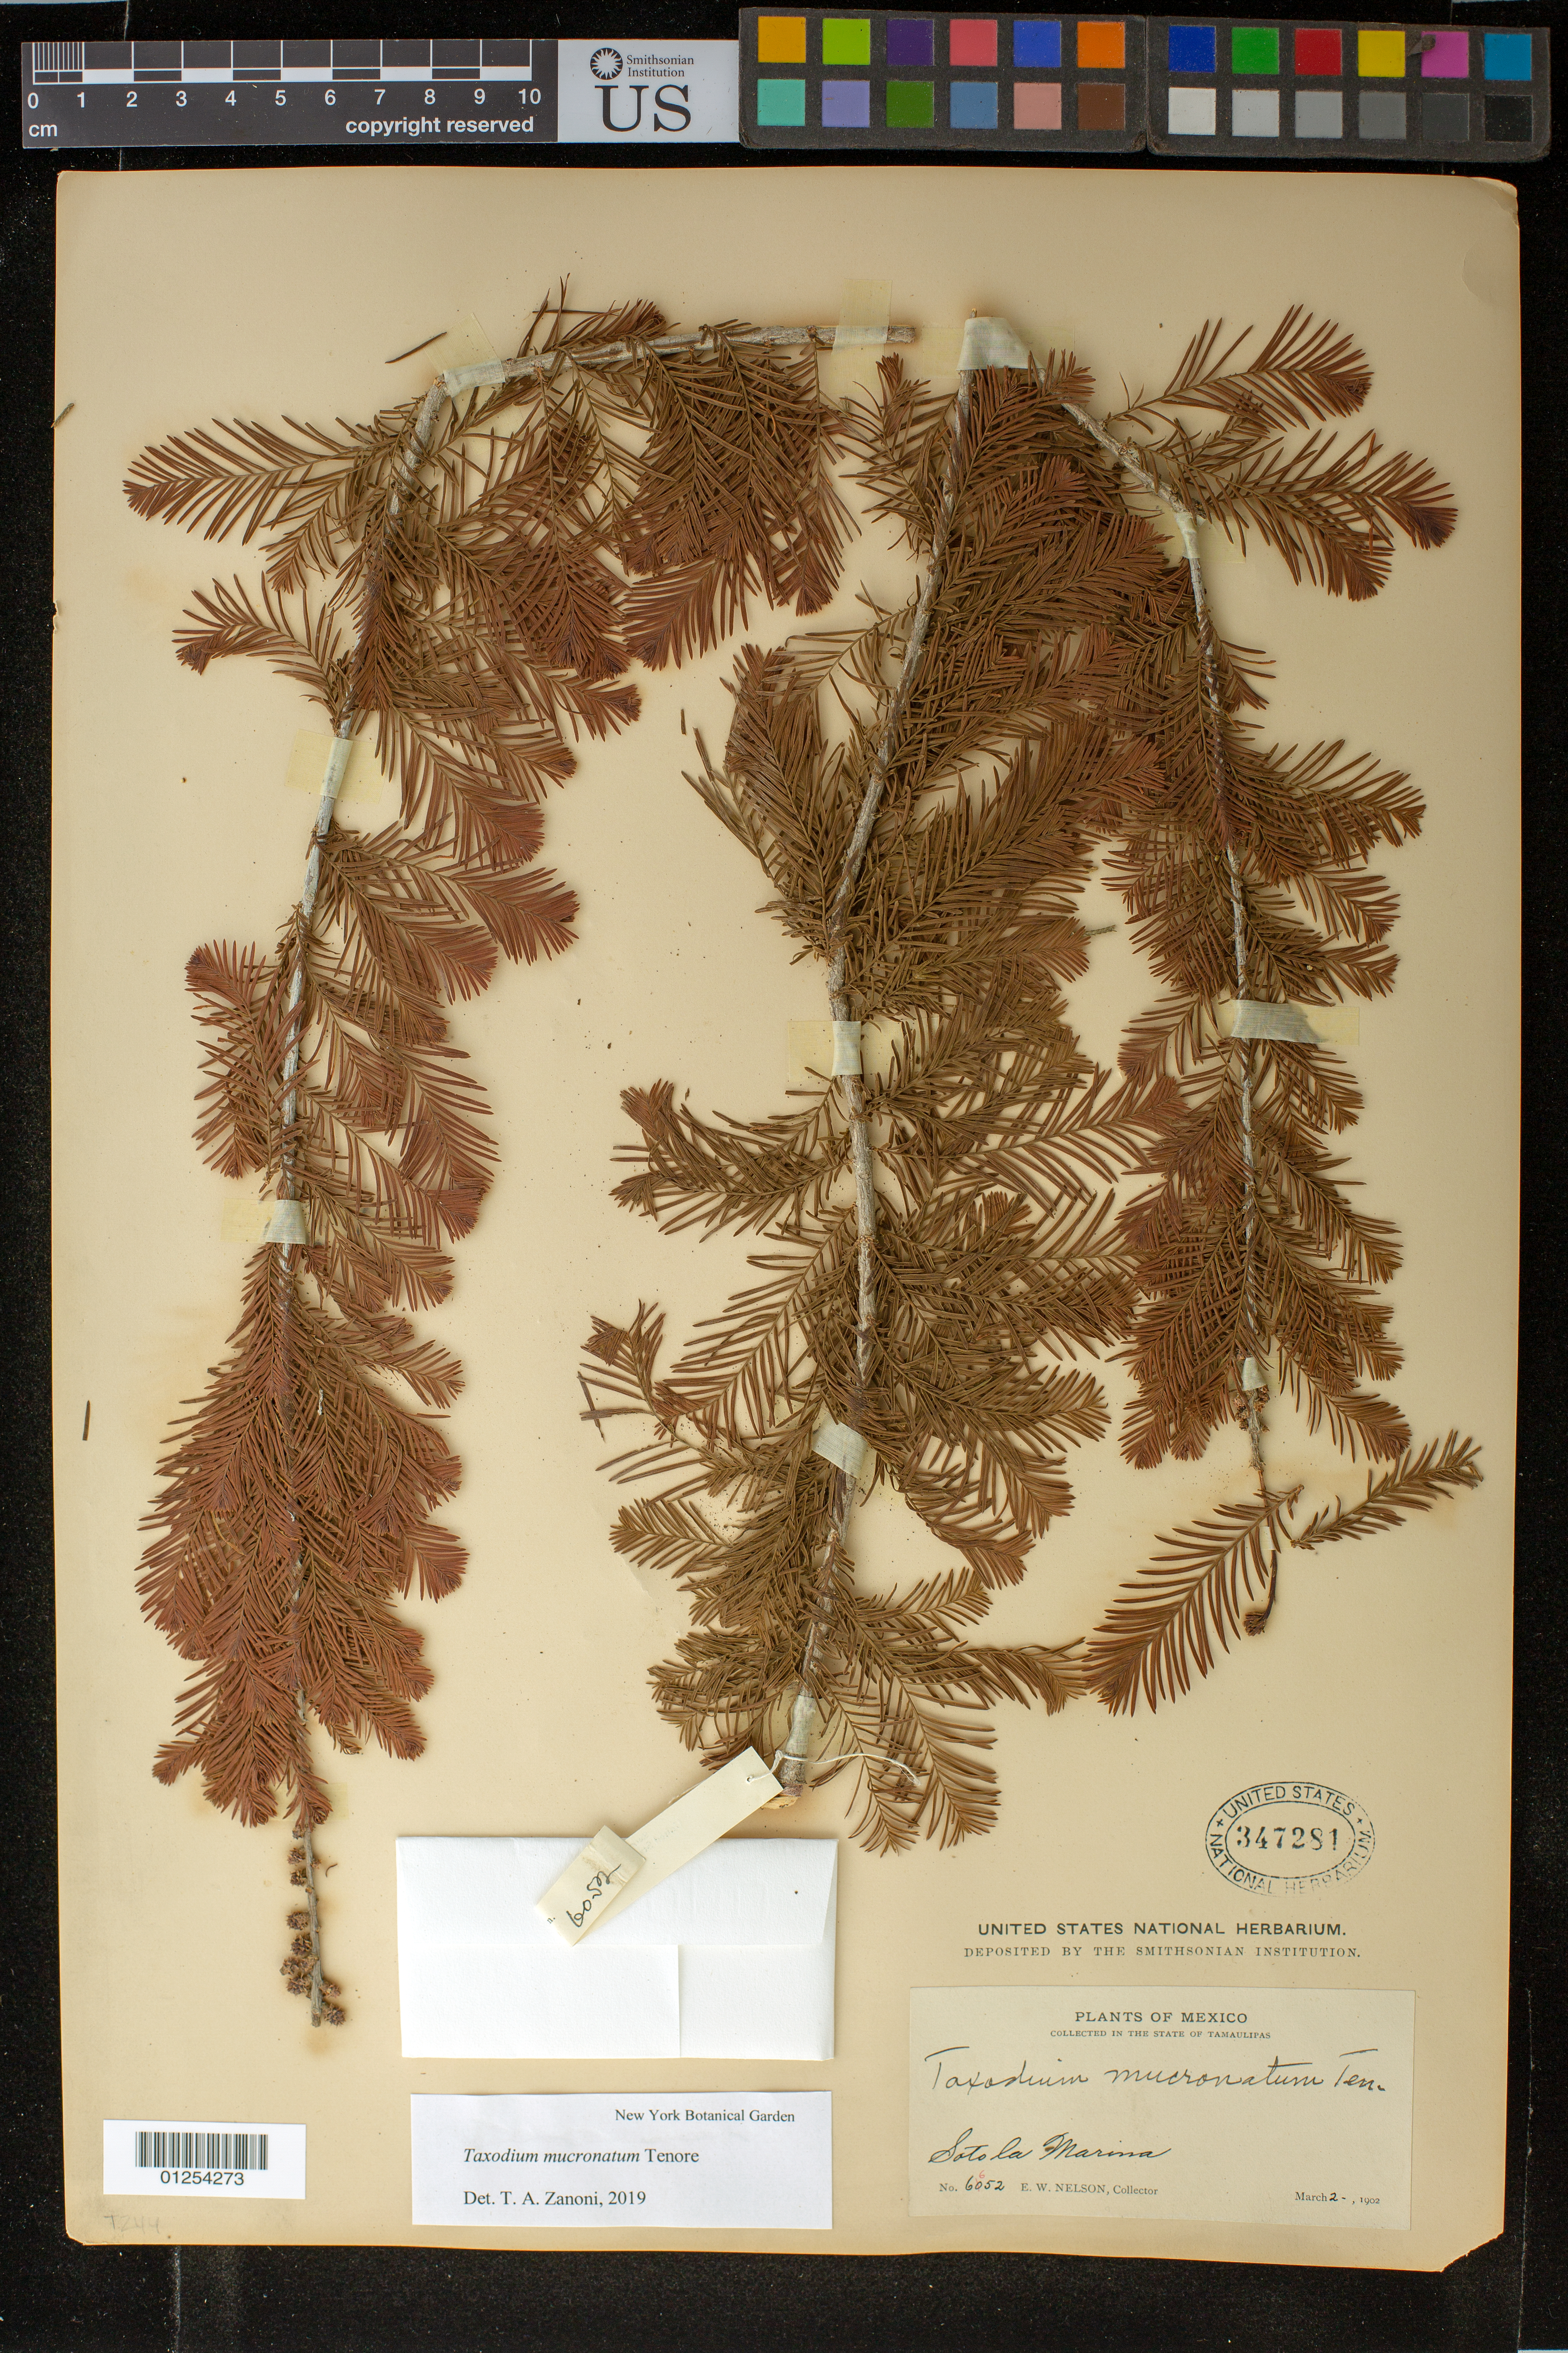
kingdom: Plantae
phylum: Tracheophyta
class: Pinopsida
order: Pinales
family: Cupressaceae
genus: Taxodium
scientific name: Taxodium mucronatum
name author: Ten.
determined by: Zanoni, T. A., (NY), New York Botanical Garden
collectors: E. W. Nelson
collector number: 6052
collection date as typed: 02 Mar 1902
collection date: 1902-03-02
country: Mexico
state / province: Tamaulipas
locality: Soto la marina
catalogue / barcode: US 347281